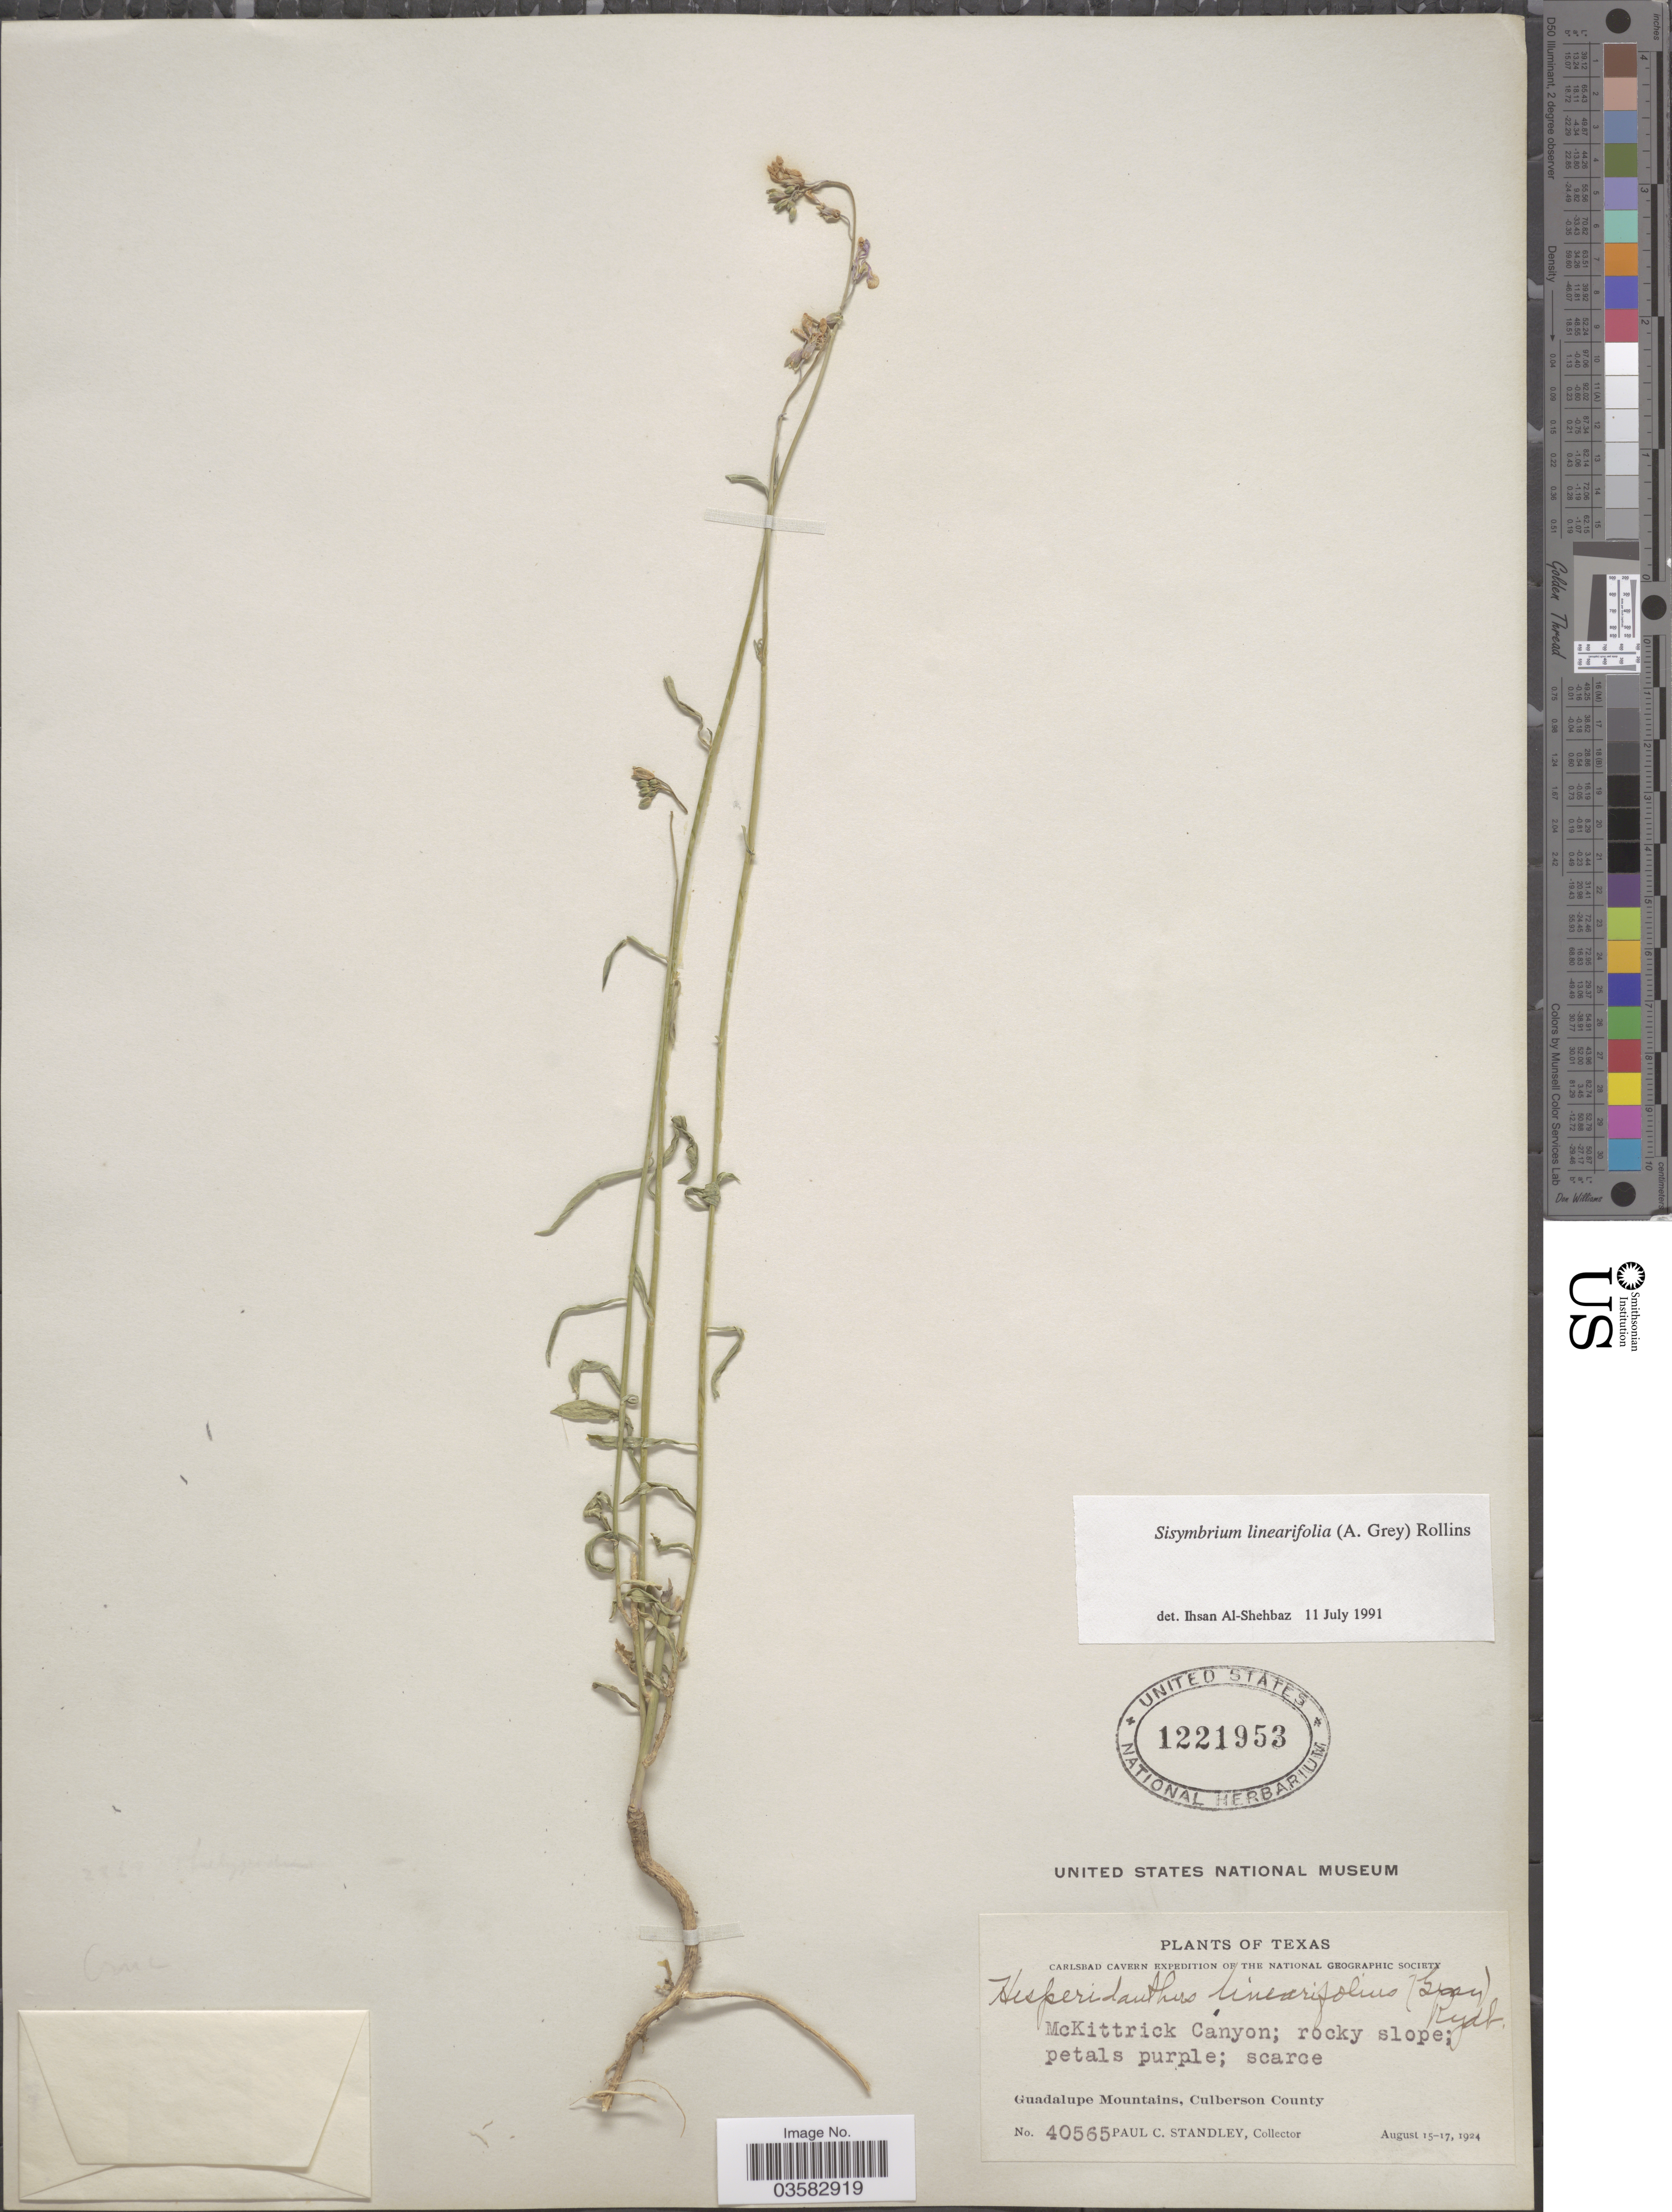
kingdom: Plantae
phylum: Tracheophyta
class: Magnoliopsida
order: Brassicales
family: Brassicaceae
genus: Sisymbrium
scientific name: Sisymbrium linearifolium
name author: (A. Gray) Payson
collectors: P. C. Standley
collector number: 40565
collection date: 1924-08-15/1924-08-17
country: United States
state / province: Texas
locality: McKittrick Canyon. Guadalupe Mountains, Culberson County.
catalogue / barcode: US 1221953